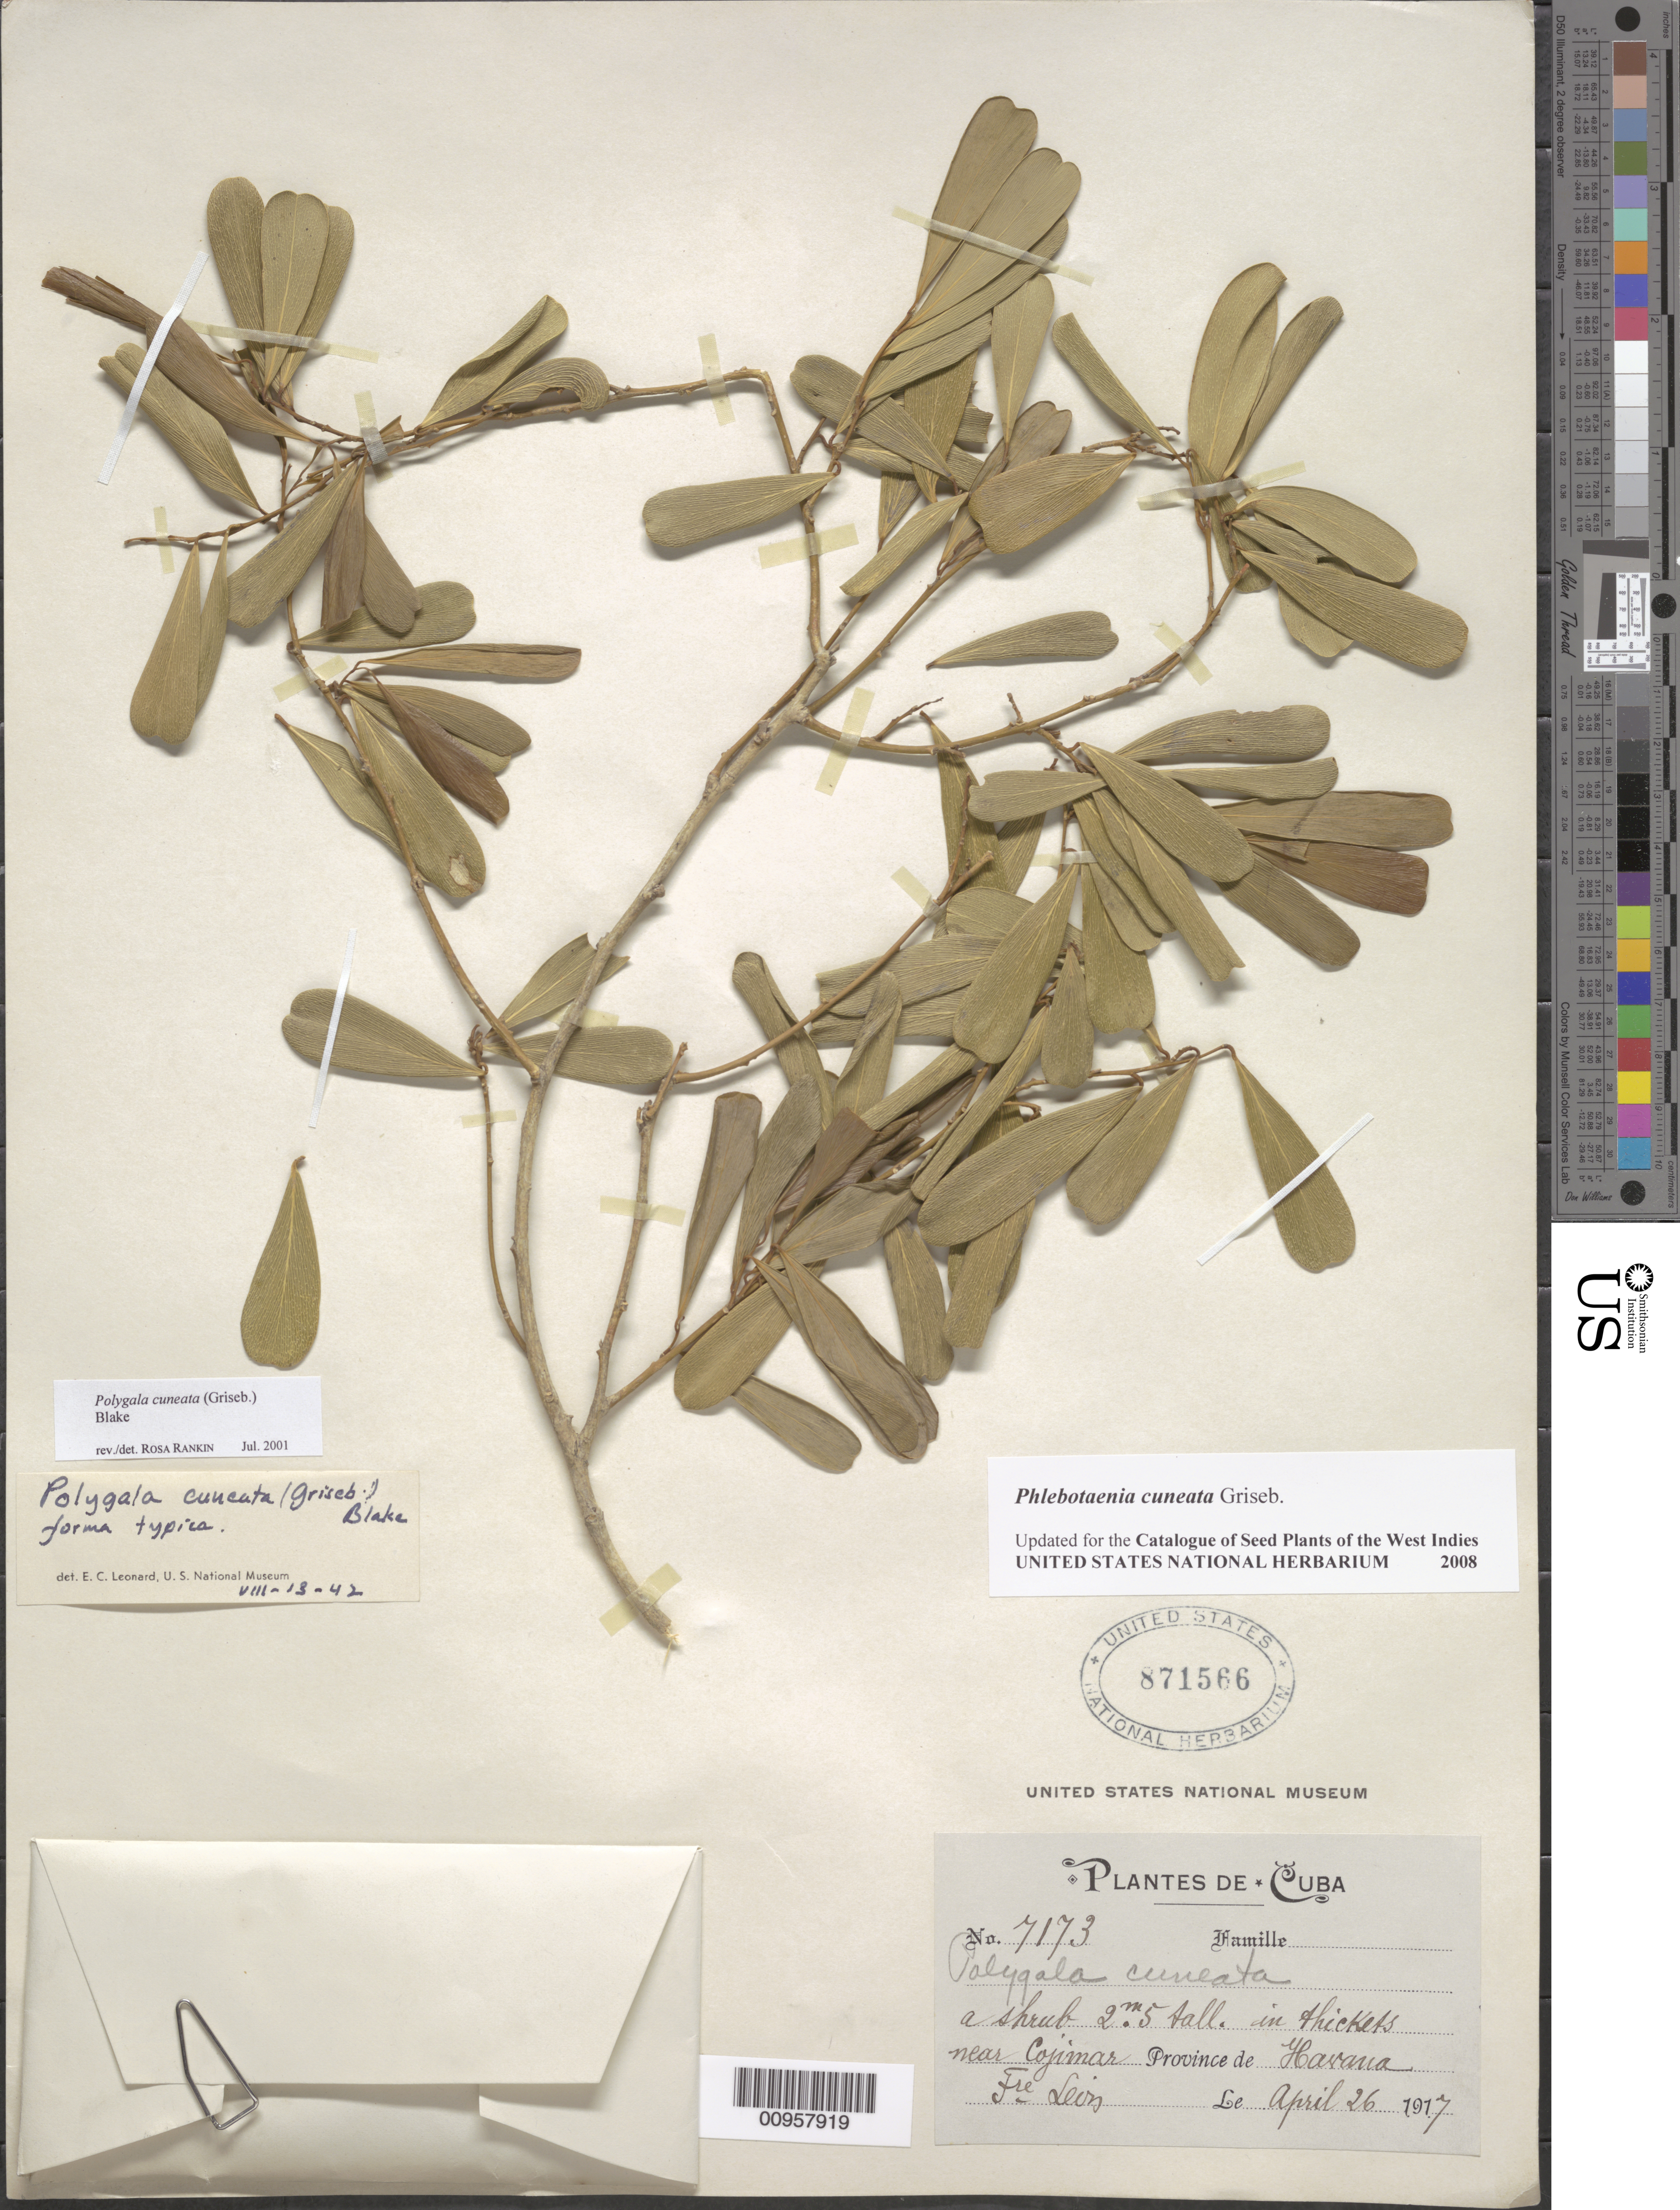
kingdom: Plantae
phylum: Tracheophyta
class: Magnoliopsida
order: Fabales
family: Polygalaceae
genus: Phlebotaenia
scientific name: Phlebotaenia cuneata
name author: Griseb.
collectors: Bro. León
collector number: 7173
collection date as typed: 26 Apr 1917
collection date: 1917-04-26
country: Cuba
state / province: La Habana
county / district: Municipio Habana del Este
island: Cuba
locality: Near Cojimar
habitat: In thickets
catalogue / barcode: US 871566